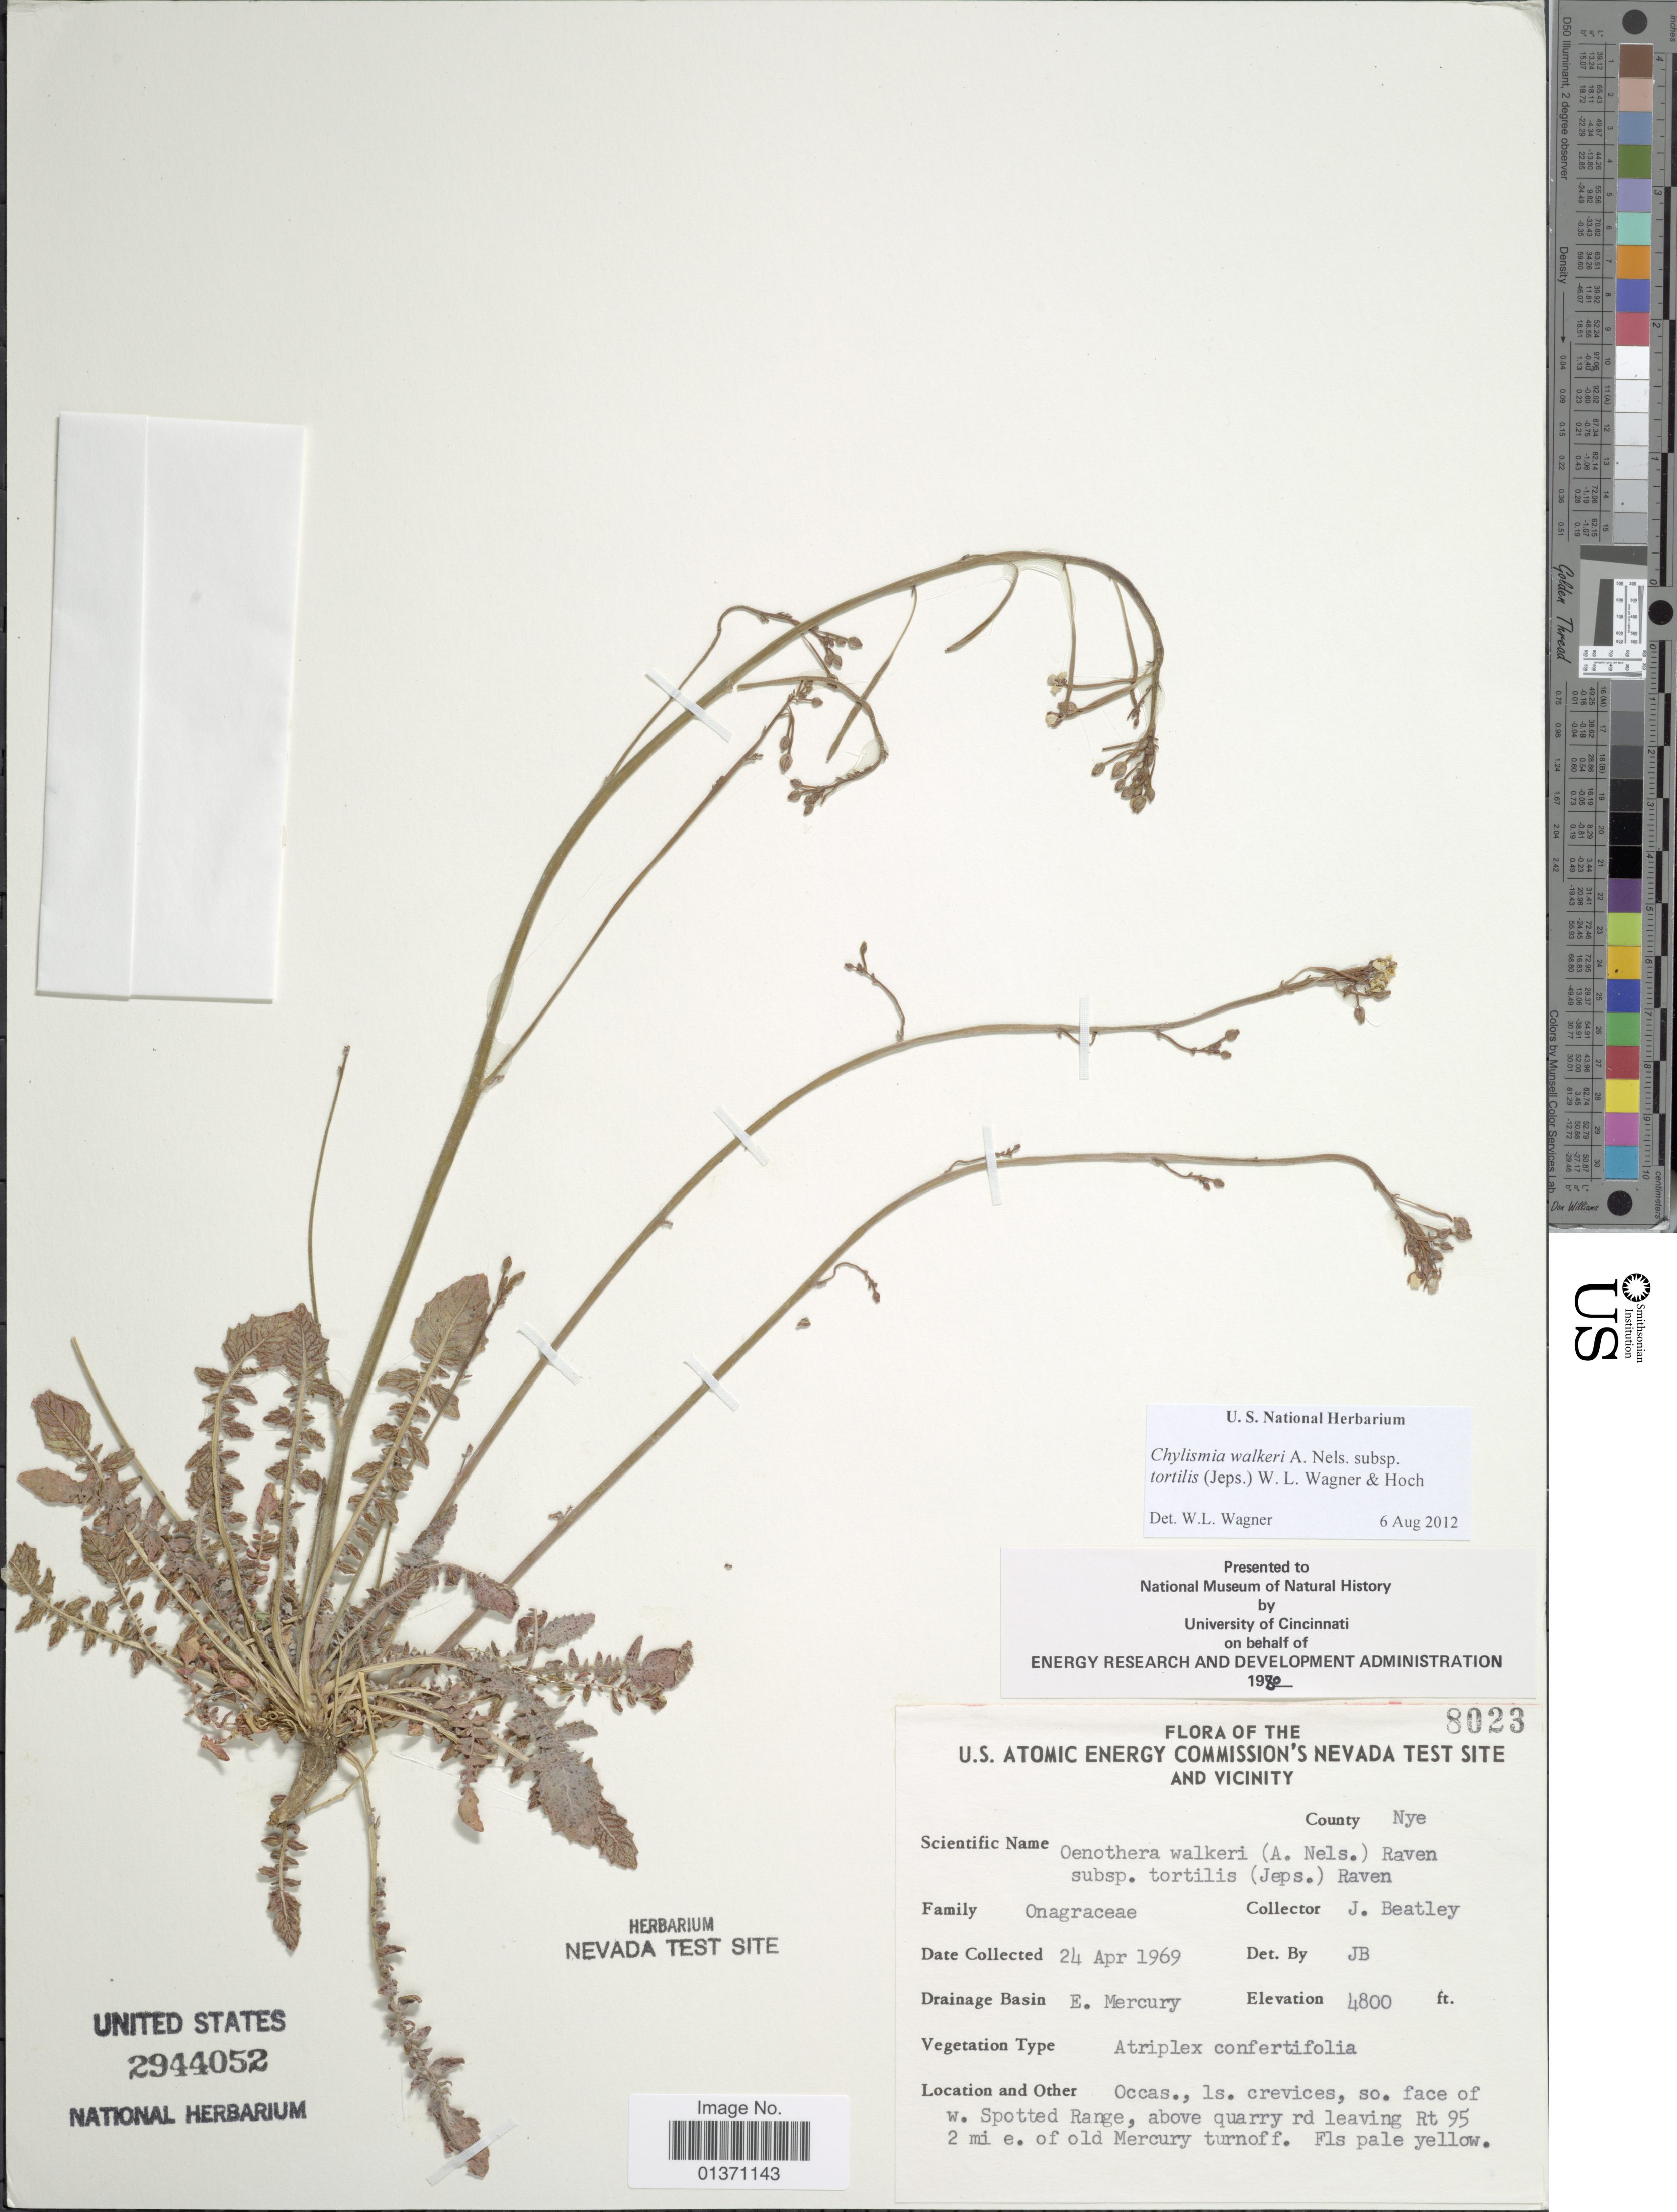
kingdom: Plantae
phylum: Tracheophyta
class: Magnoliopsida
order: Myrtales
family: Onagraceae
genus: Chylismia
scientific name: Chylismia walkeri subsp. tortilis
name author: (Jeps.) W.L. Wagner & Hoch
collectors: J. C. Beatley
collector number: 8023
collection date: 1969-04-24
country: United States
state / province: Nevada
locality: U. S. Atomic Energy Commission's Nevada Test Site and Vicinity, E. Mercury, occas., ls. crevices, so. face of w. Spotted Range, above quarry rd leaving Rt 95 2 mi e. of old Mercury turnoff, County Nye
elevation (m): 1463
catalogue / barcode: US 2944052